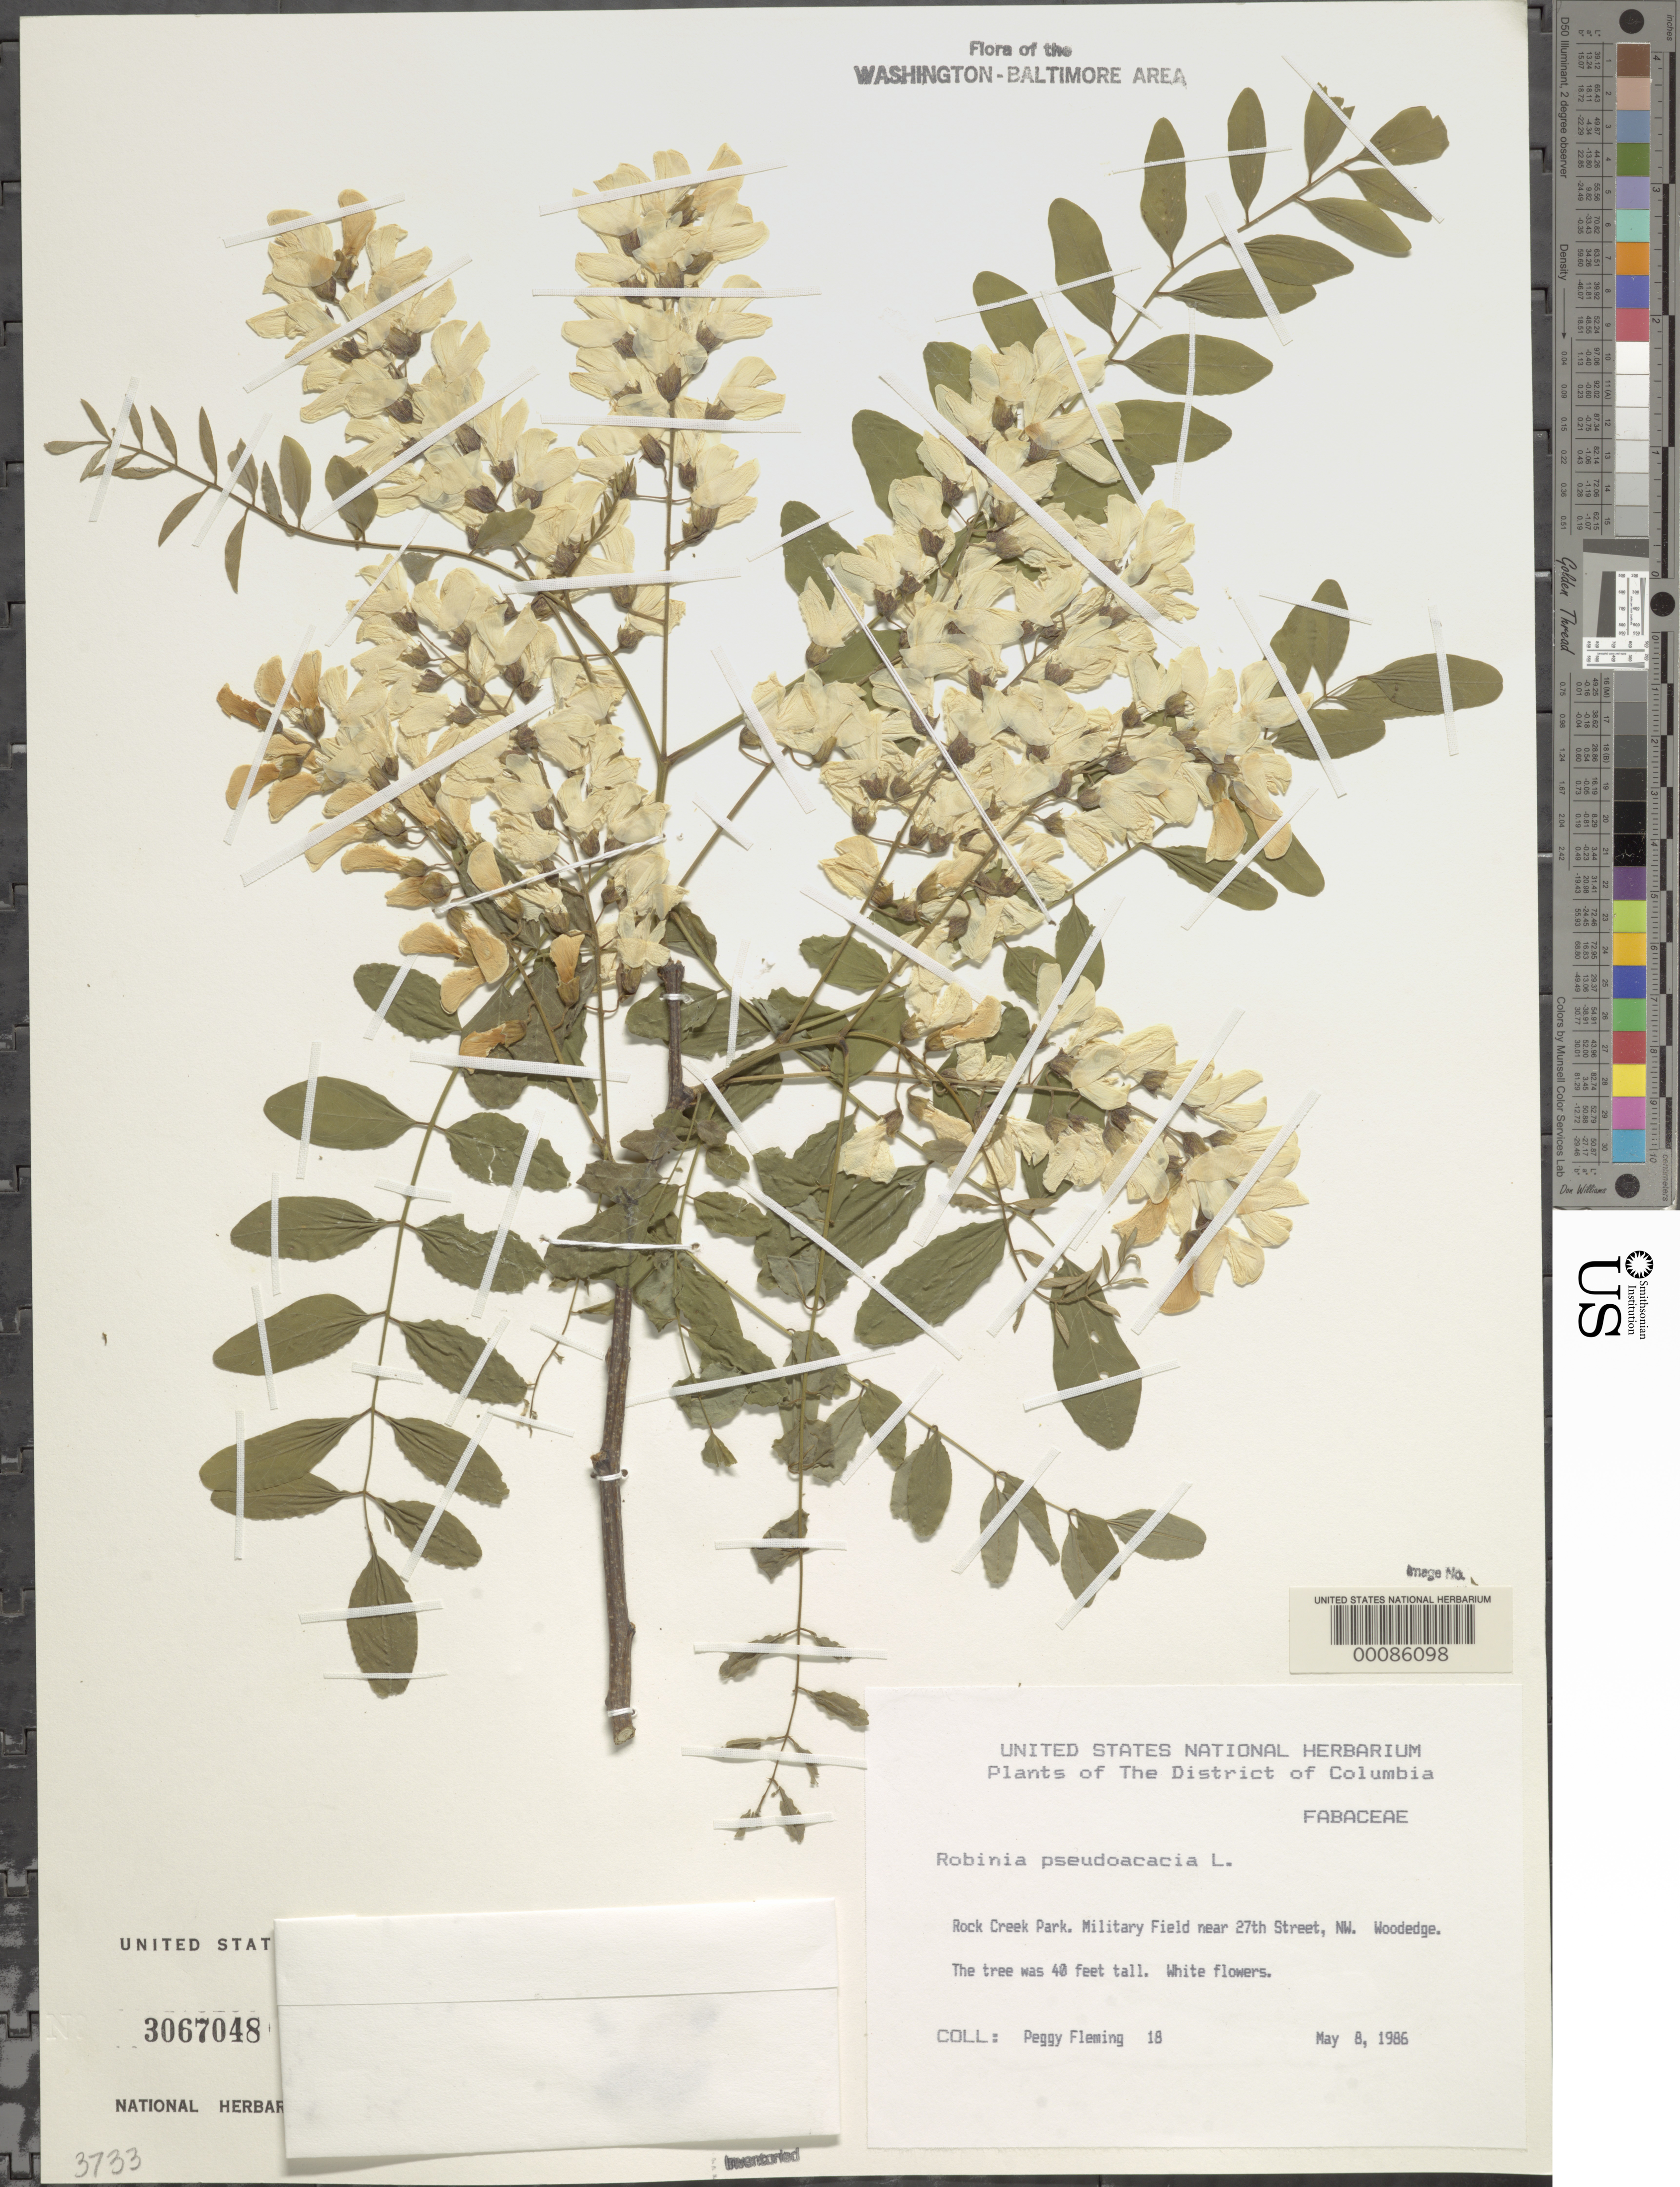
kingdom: Plantae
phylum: Tracheophyta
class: Magnoliopsida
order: Fabales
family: Fabaceae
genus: Robinia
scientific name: Robinia pseudoacacia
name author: L.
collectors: P. Fleming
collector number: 18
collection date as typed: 08 May 1986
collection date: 1986-05-08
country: United States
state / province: District of Columbia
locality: Rock Creek Park. Military Field near 27th Street, NW.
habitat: Woodedge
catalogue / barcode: US 3067048